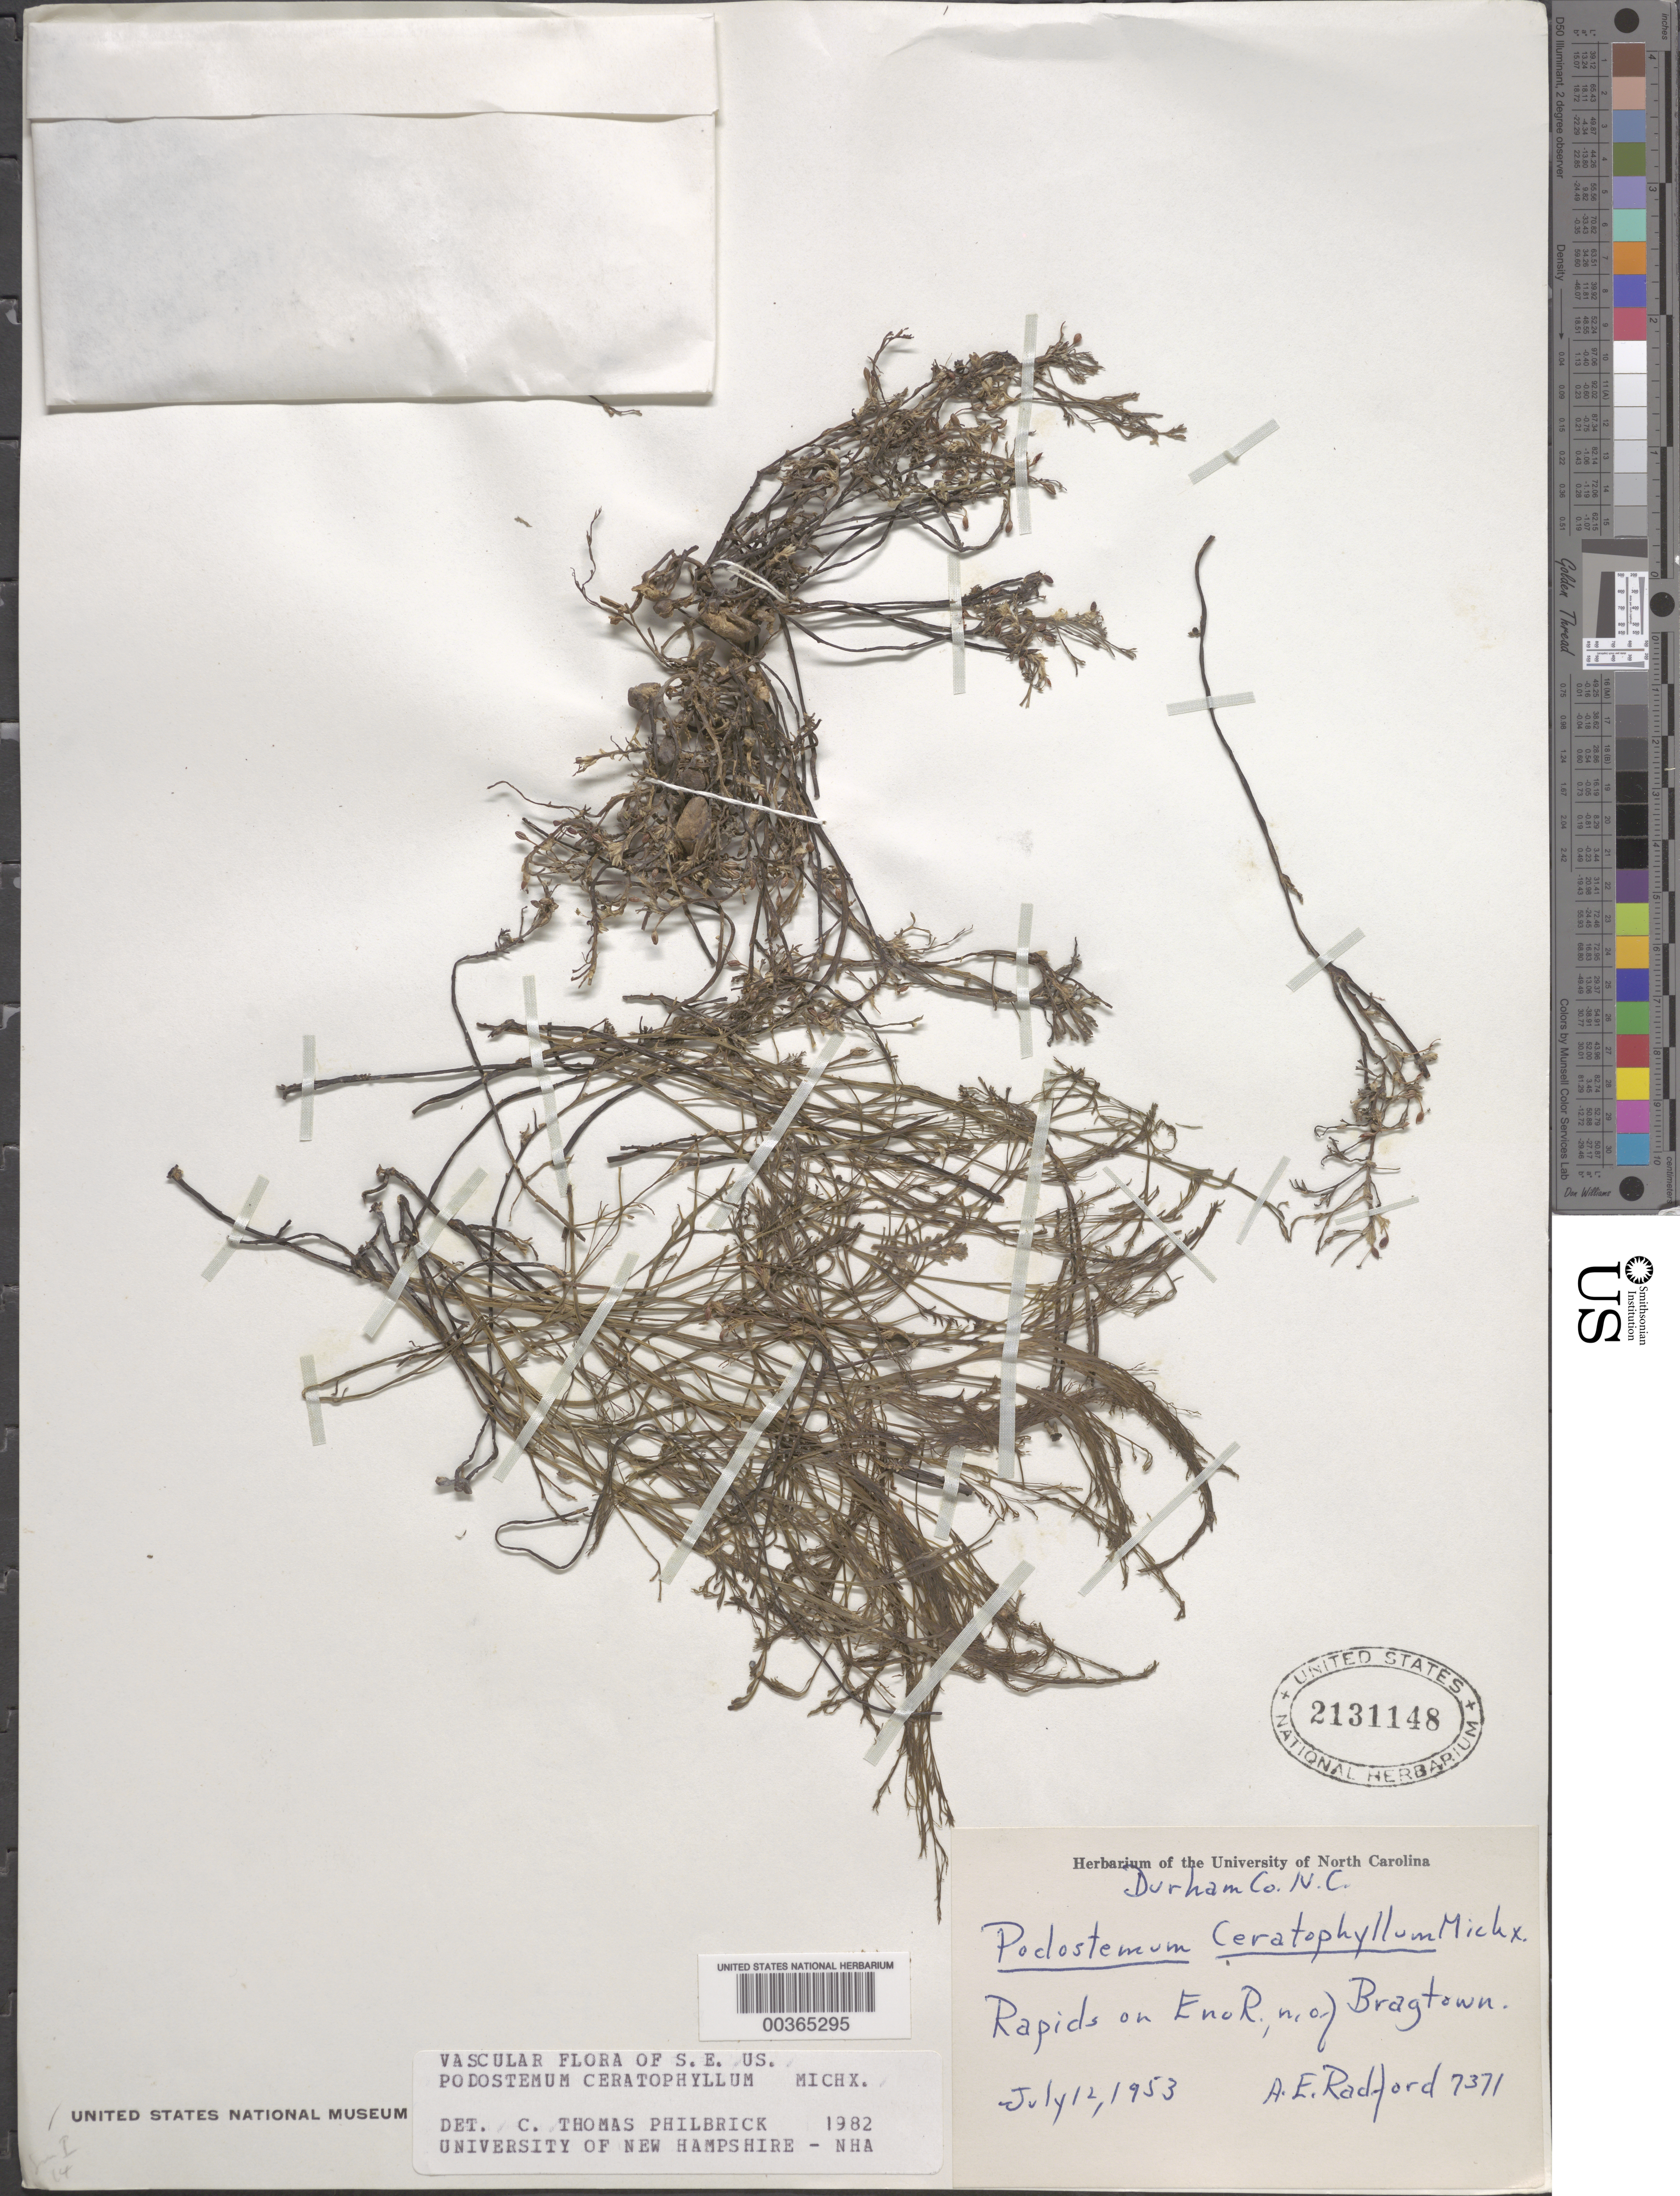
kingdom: Plantae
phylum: Tracheophyta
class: Magnoliopsida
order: Malpighiales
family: Podostemaceae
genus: Podostemum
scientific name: Podostemum ceratophylllum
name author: Michx.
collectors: A. E. Radford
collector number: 7371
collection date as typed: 12 Jul 1953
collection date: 1953-07-12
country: United States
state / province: North Carolina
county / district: Durham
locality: Eno r., n of bragtown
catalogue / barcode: US 2131148